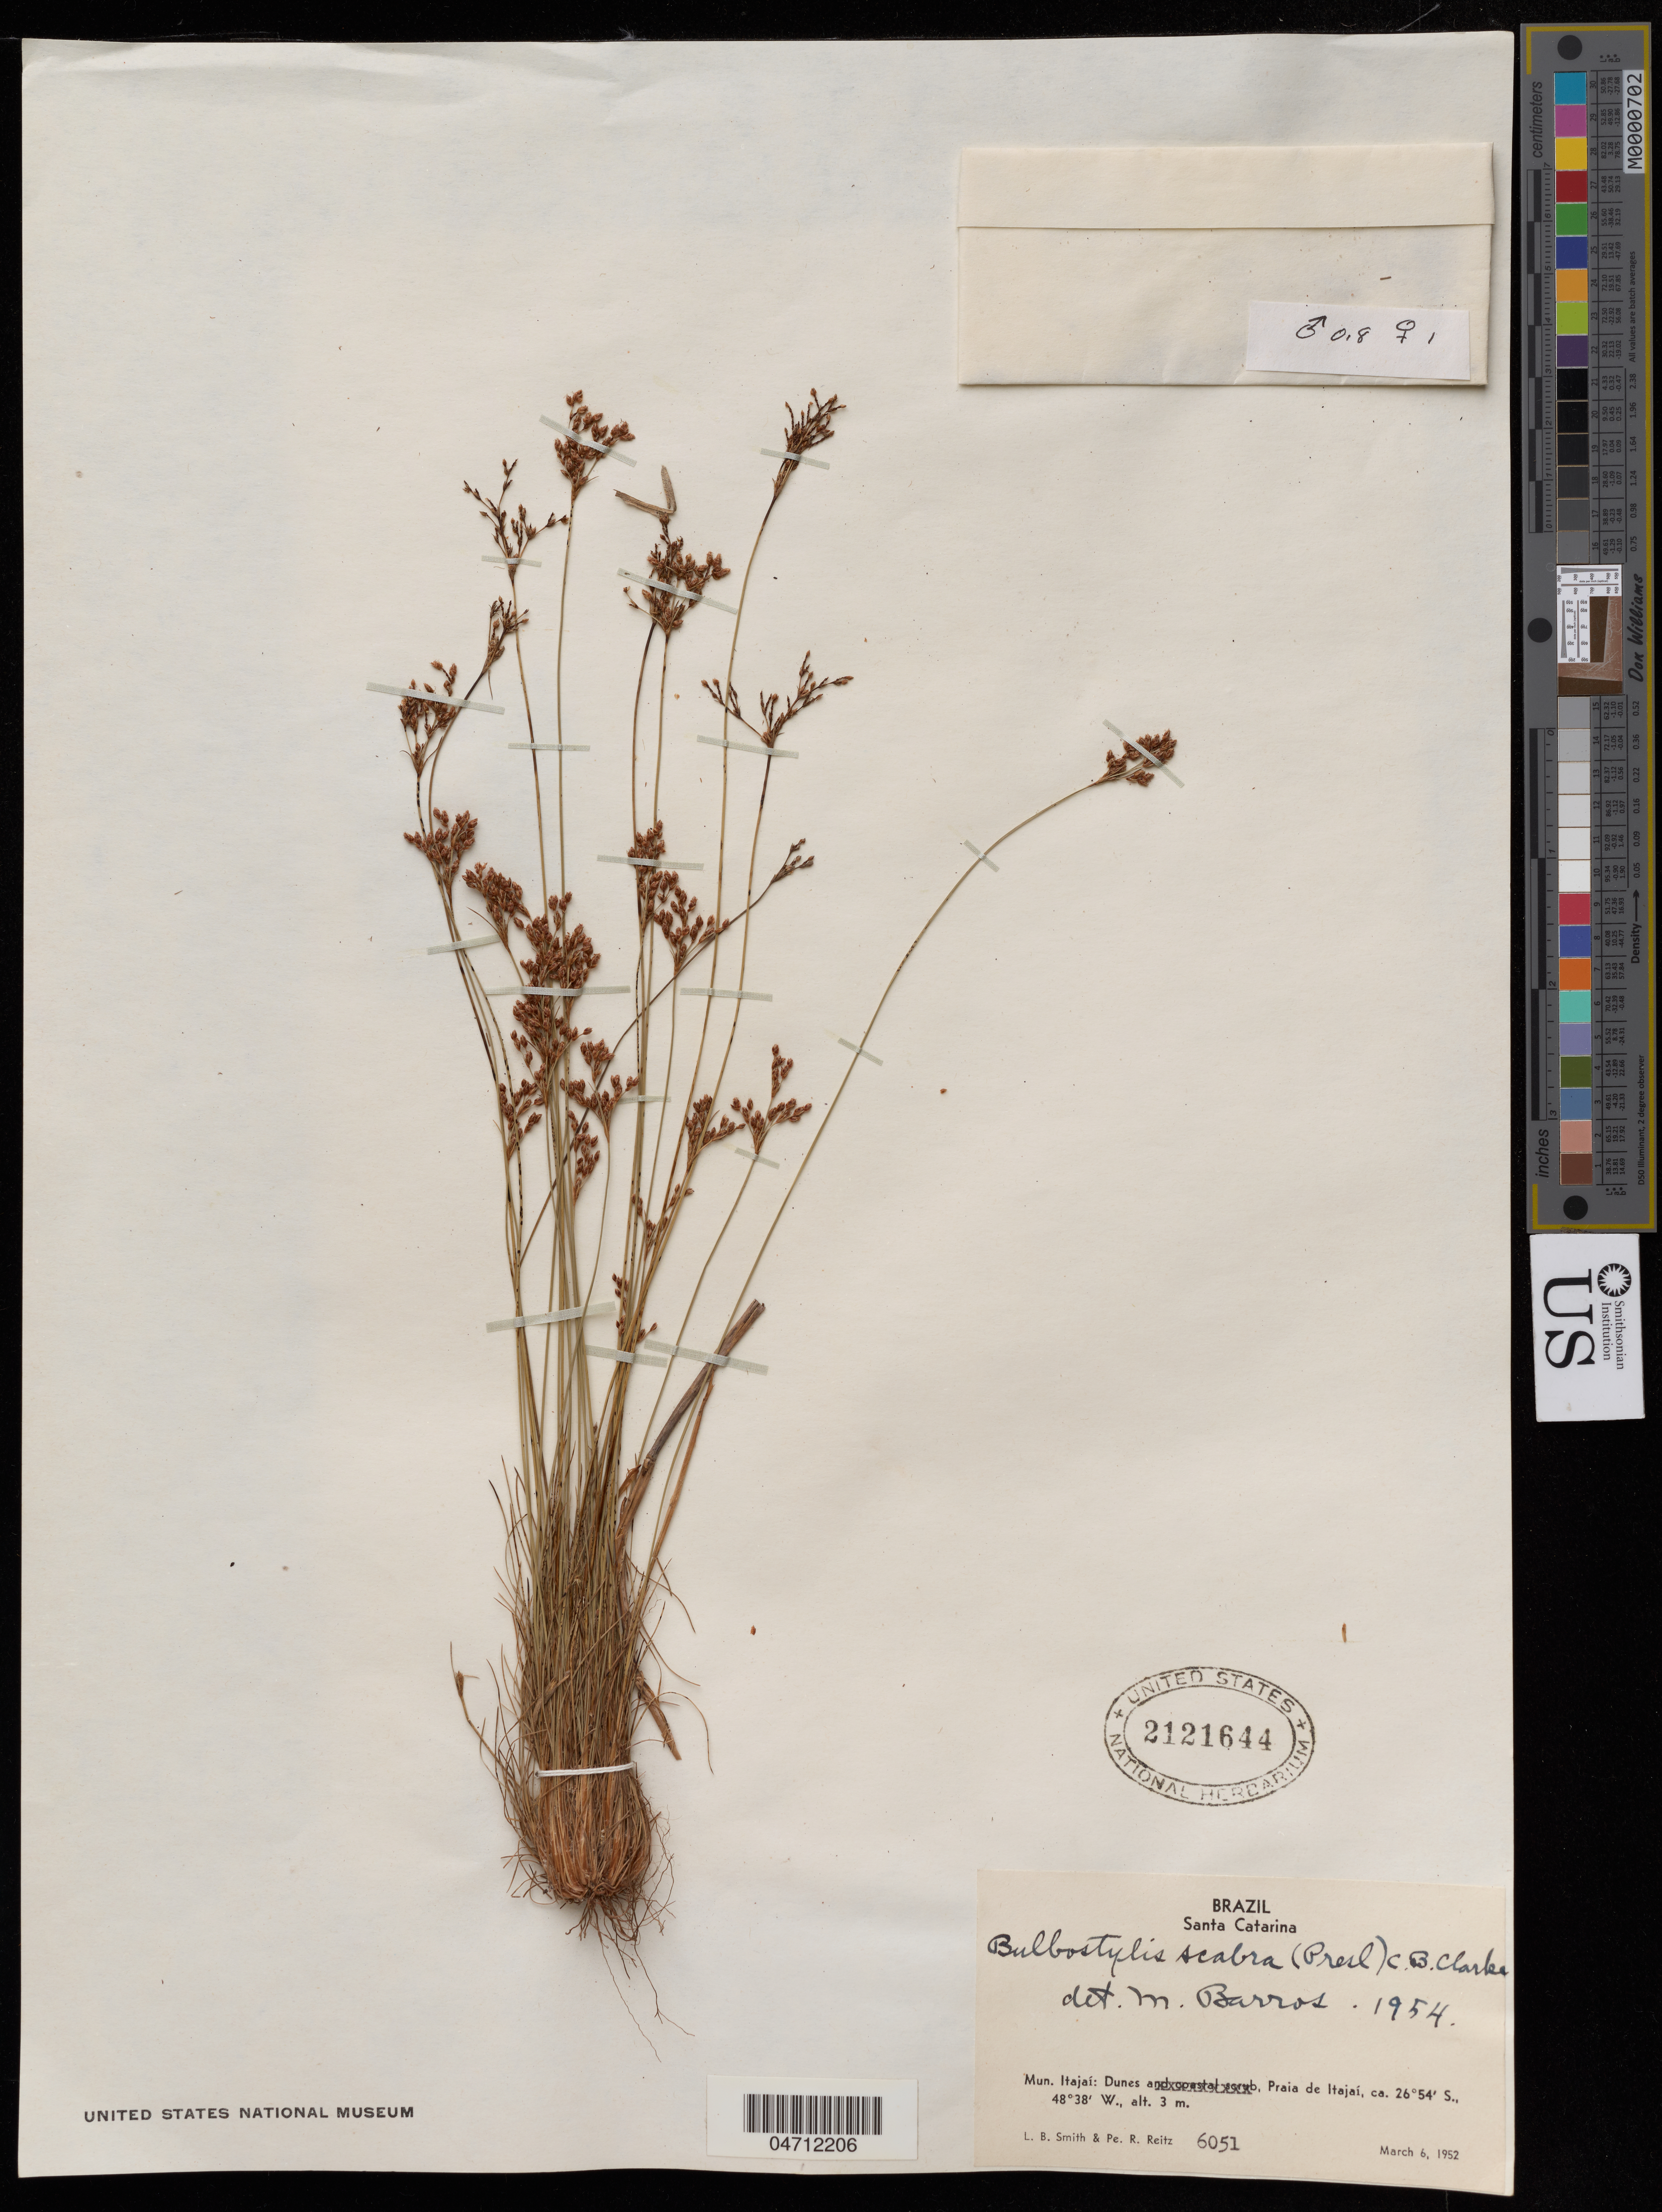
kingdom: Plantae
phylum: Tracheophyta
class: Liliopsida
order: Poales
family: Cyperaceae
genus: Bulbostylis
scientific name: Bulbostylis scabra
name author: (J. Presl & C. Presl) C.B. Clarke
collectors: L. Smith & R. Reitz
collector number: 6051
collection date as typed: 06 Mar 1952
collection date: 1952-03-06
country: Brazil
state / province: Santa Catarina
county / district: Itajaí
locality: Praia de Itajai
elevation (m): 3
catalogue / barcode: US 2121644